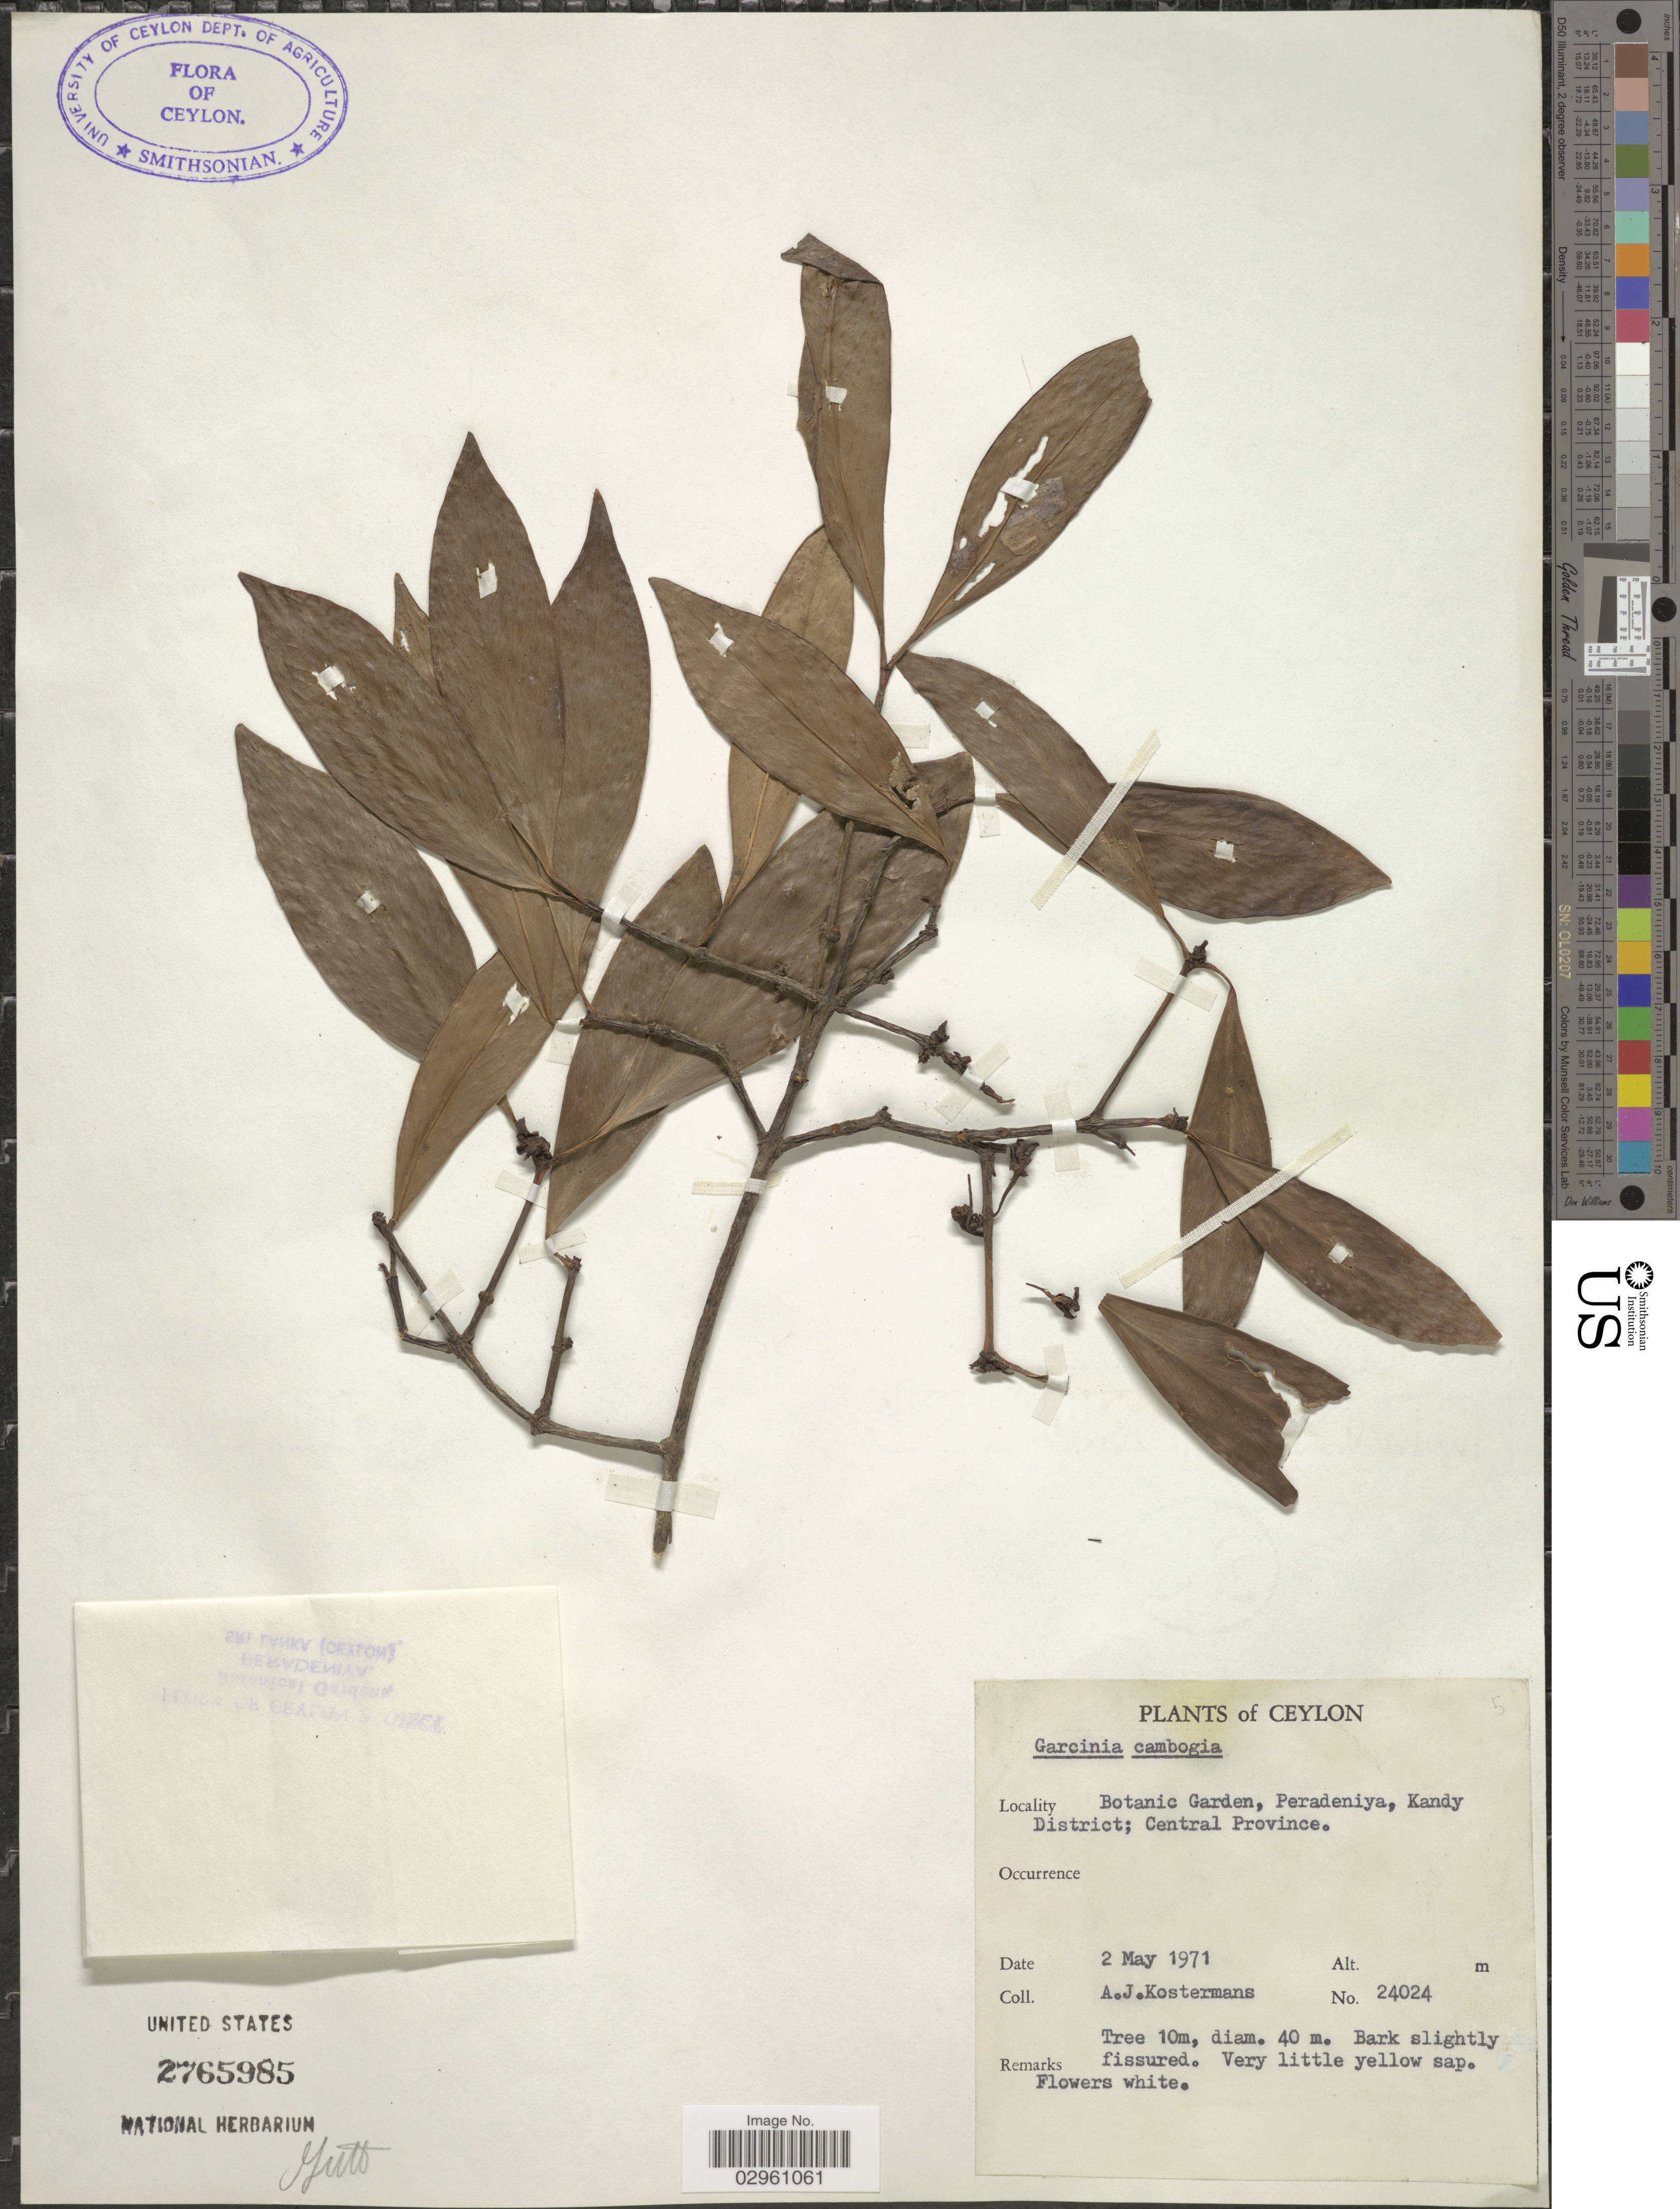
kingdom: Plantae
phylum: Tracheophyta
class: Magnoliopsida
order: Malpighiales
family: Clusiaceae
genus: Garcinia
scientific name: Garcinia cambogia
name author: Desr.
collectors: A. J. G. Kostermans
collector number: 24024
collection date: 1971-05-02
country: Sri Lanka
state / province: Central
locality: Ceylon. Botanic Garden, Peradeniya, Kandy District; Central Province.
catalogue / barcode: US 2765985